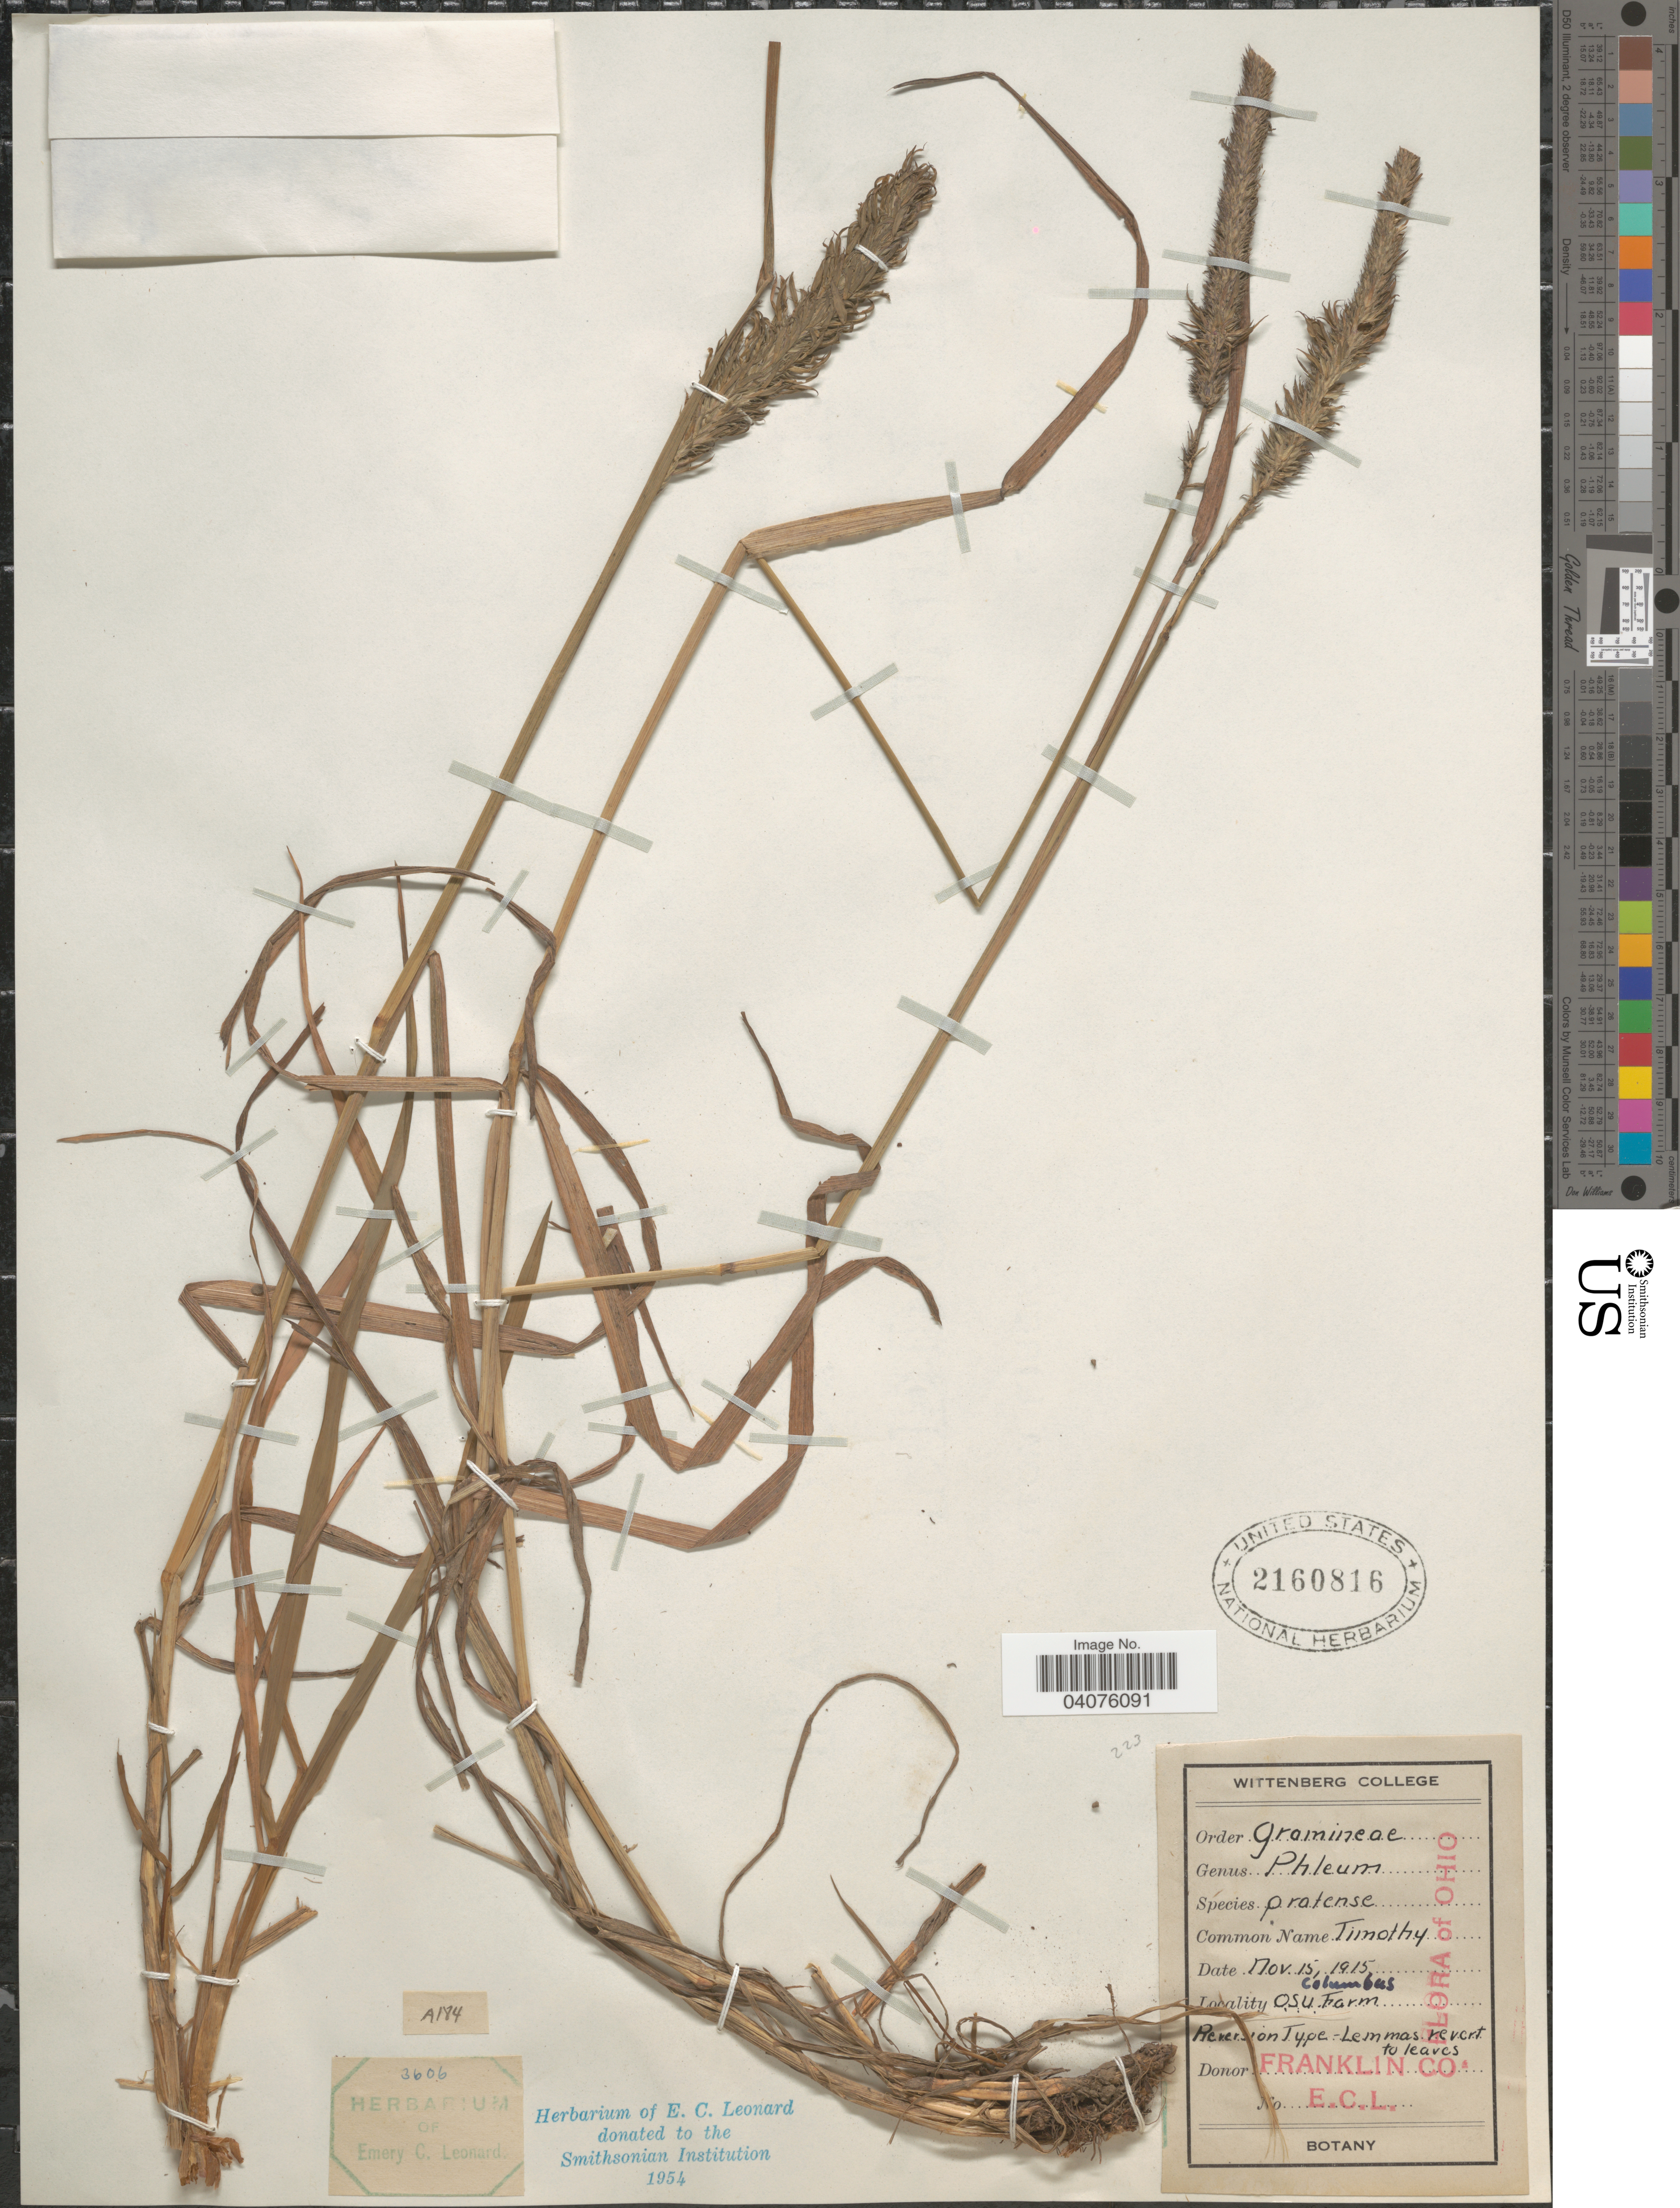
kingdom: Plantae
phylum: Tracheophyta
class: Liliopsida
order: Poales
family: Poaceae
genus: Phleum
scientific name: Phleum pratense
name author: L.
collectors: E. C. Leonard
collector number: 3606?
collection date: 1915-11-15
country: United States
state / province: Ohio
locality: Columbus. OSU Farm. Franklin Co.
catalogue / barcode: US 2160816